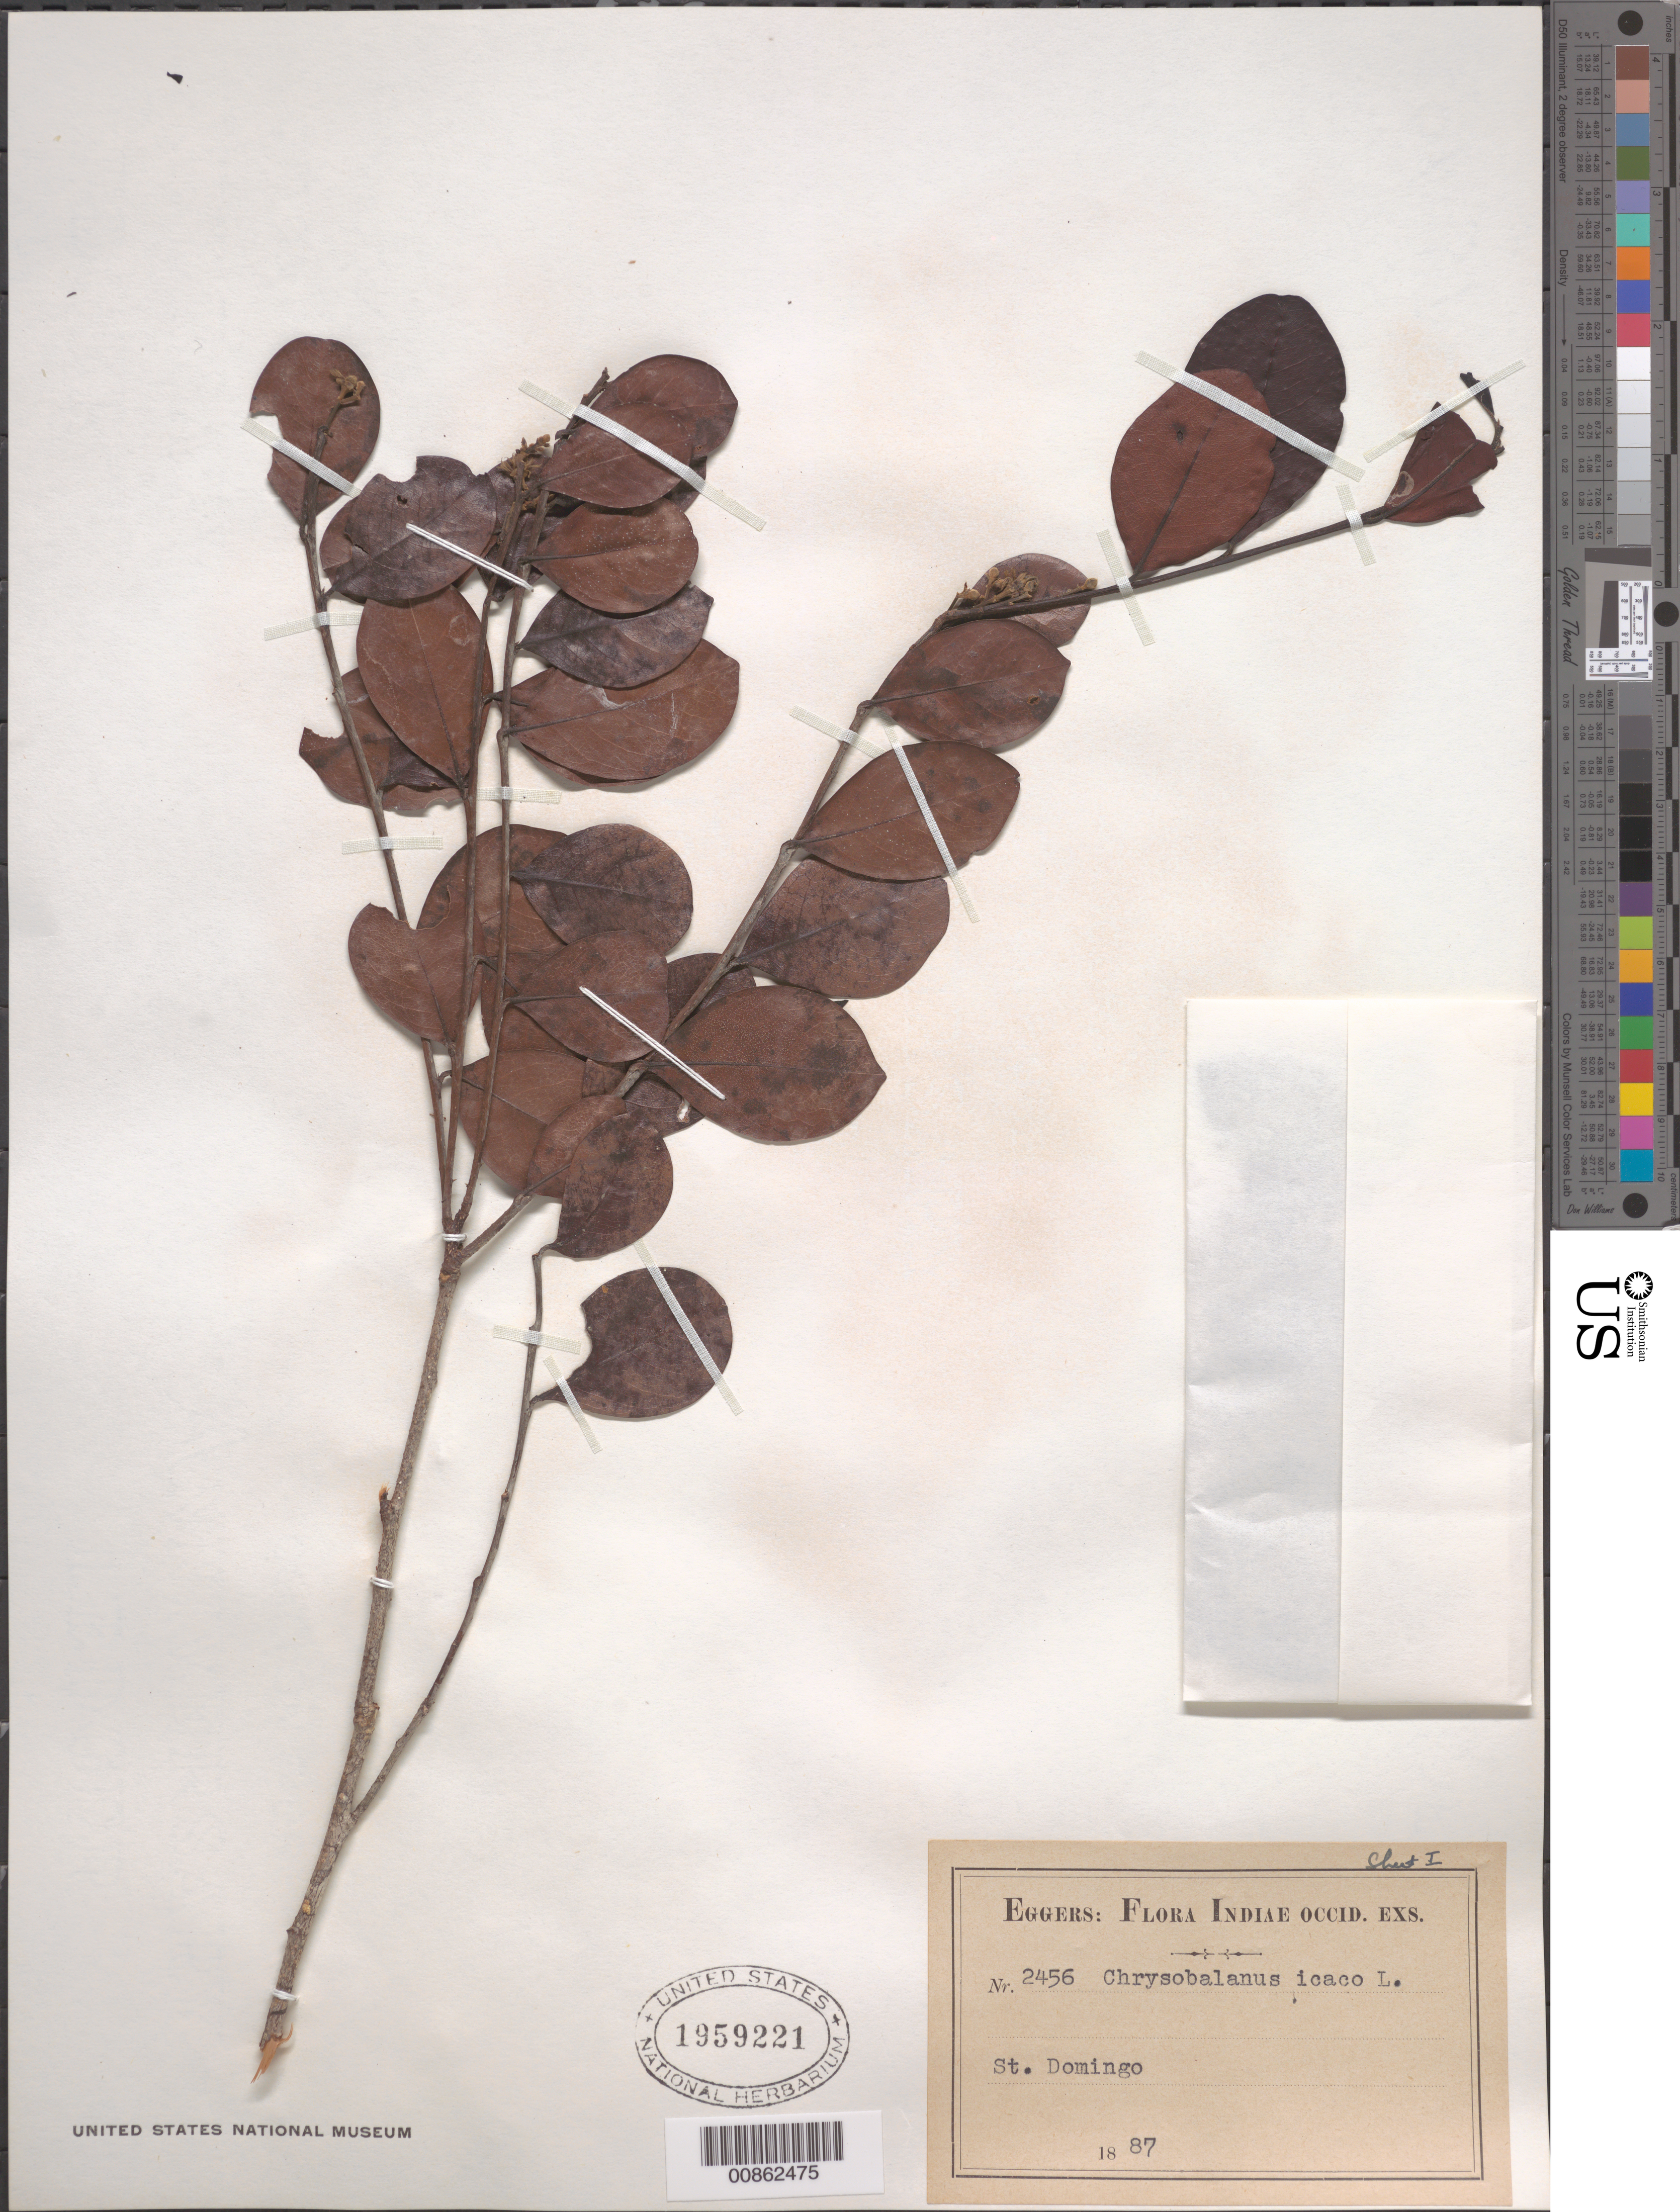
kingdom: Plantae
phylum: Tracheophyta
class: Magnoliopsida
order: Malpighiales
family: Chrysobalanaceae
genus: Chrysobalanus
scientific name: Chrysobalanus icaco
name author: L.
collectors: H. F. A. von Eggers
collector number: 2456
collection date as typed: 1887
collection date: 1887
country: Dominican Republic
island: Hispaniola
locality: Sto. Domingo.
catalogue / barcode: US 1959221